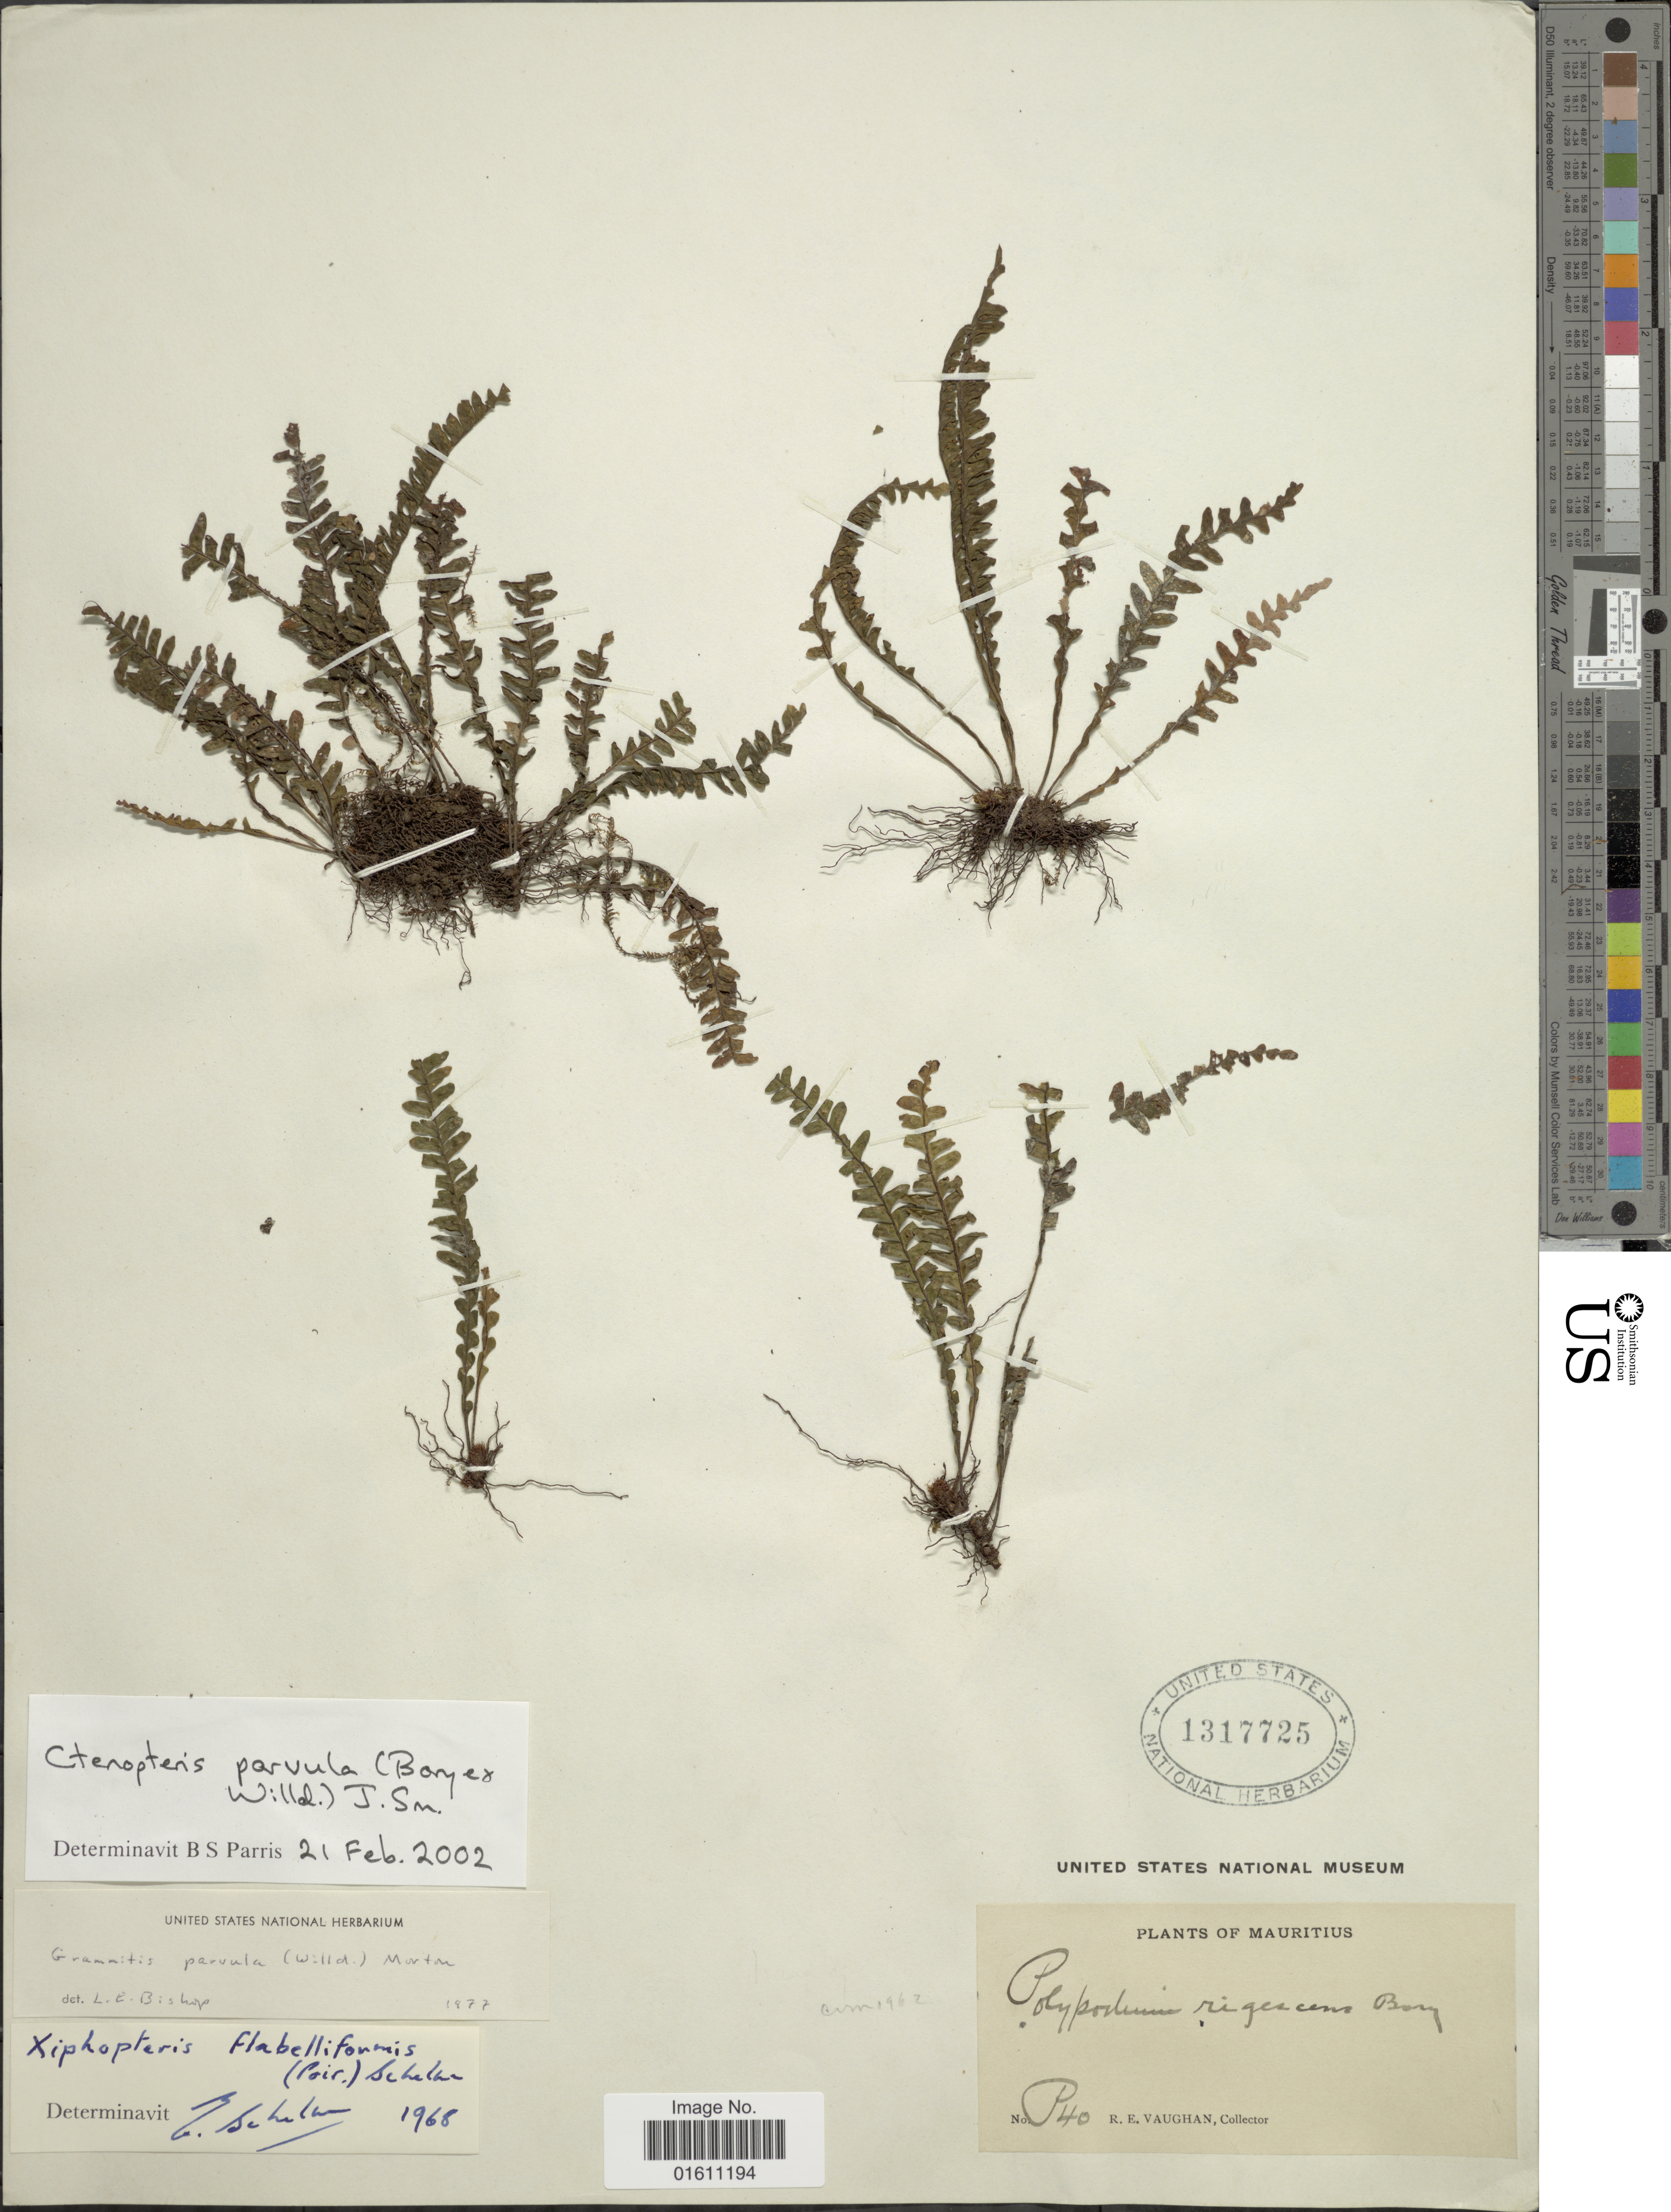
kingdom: Plantae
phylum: Tracheophyta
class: Polypodiopsida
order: Polypodiales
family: Polypodiaceae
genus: Ctenopterella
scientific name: Ctenopterella parvula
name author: (Bory ex Willd.) Parris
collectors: R. Vaughan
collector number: P40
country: Mauritius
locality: Mauritius.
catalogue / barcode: US 1317725